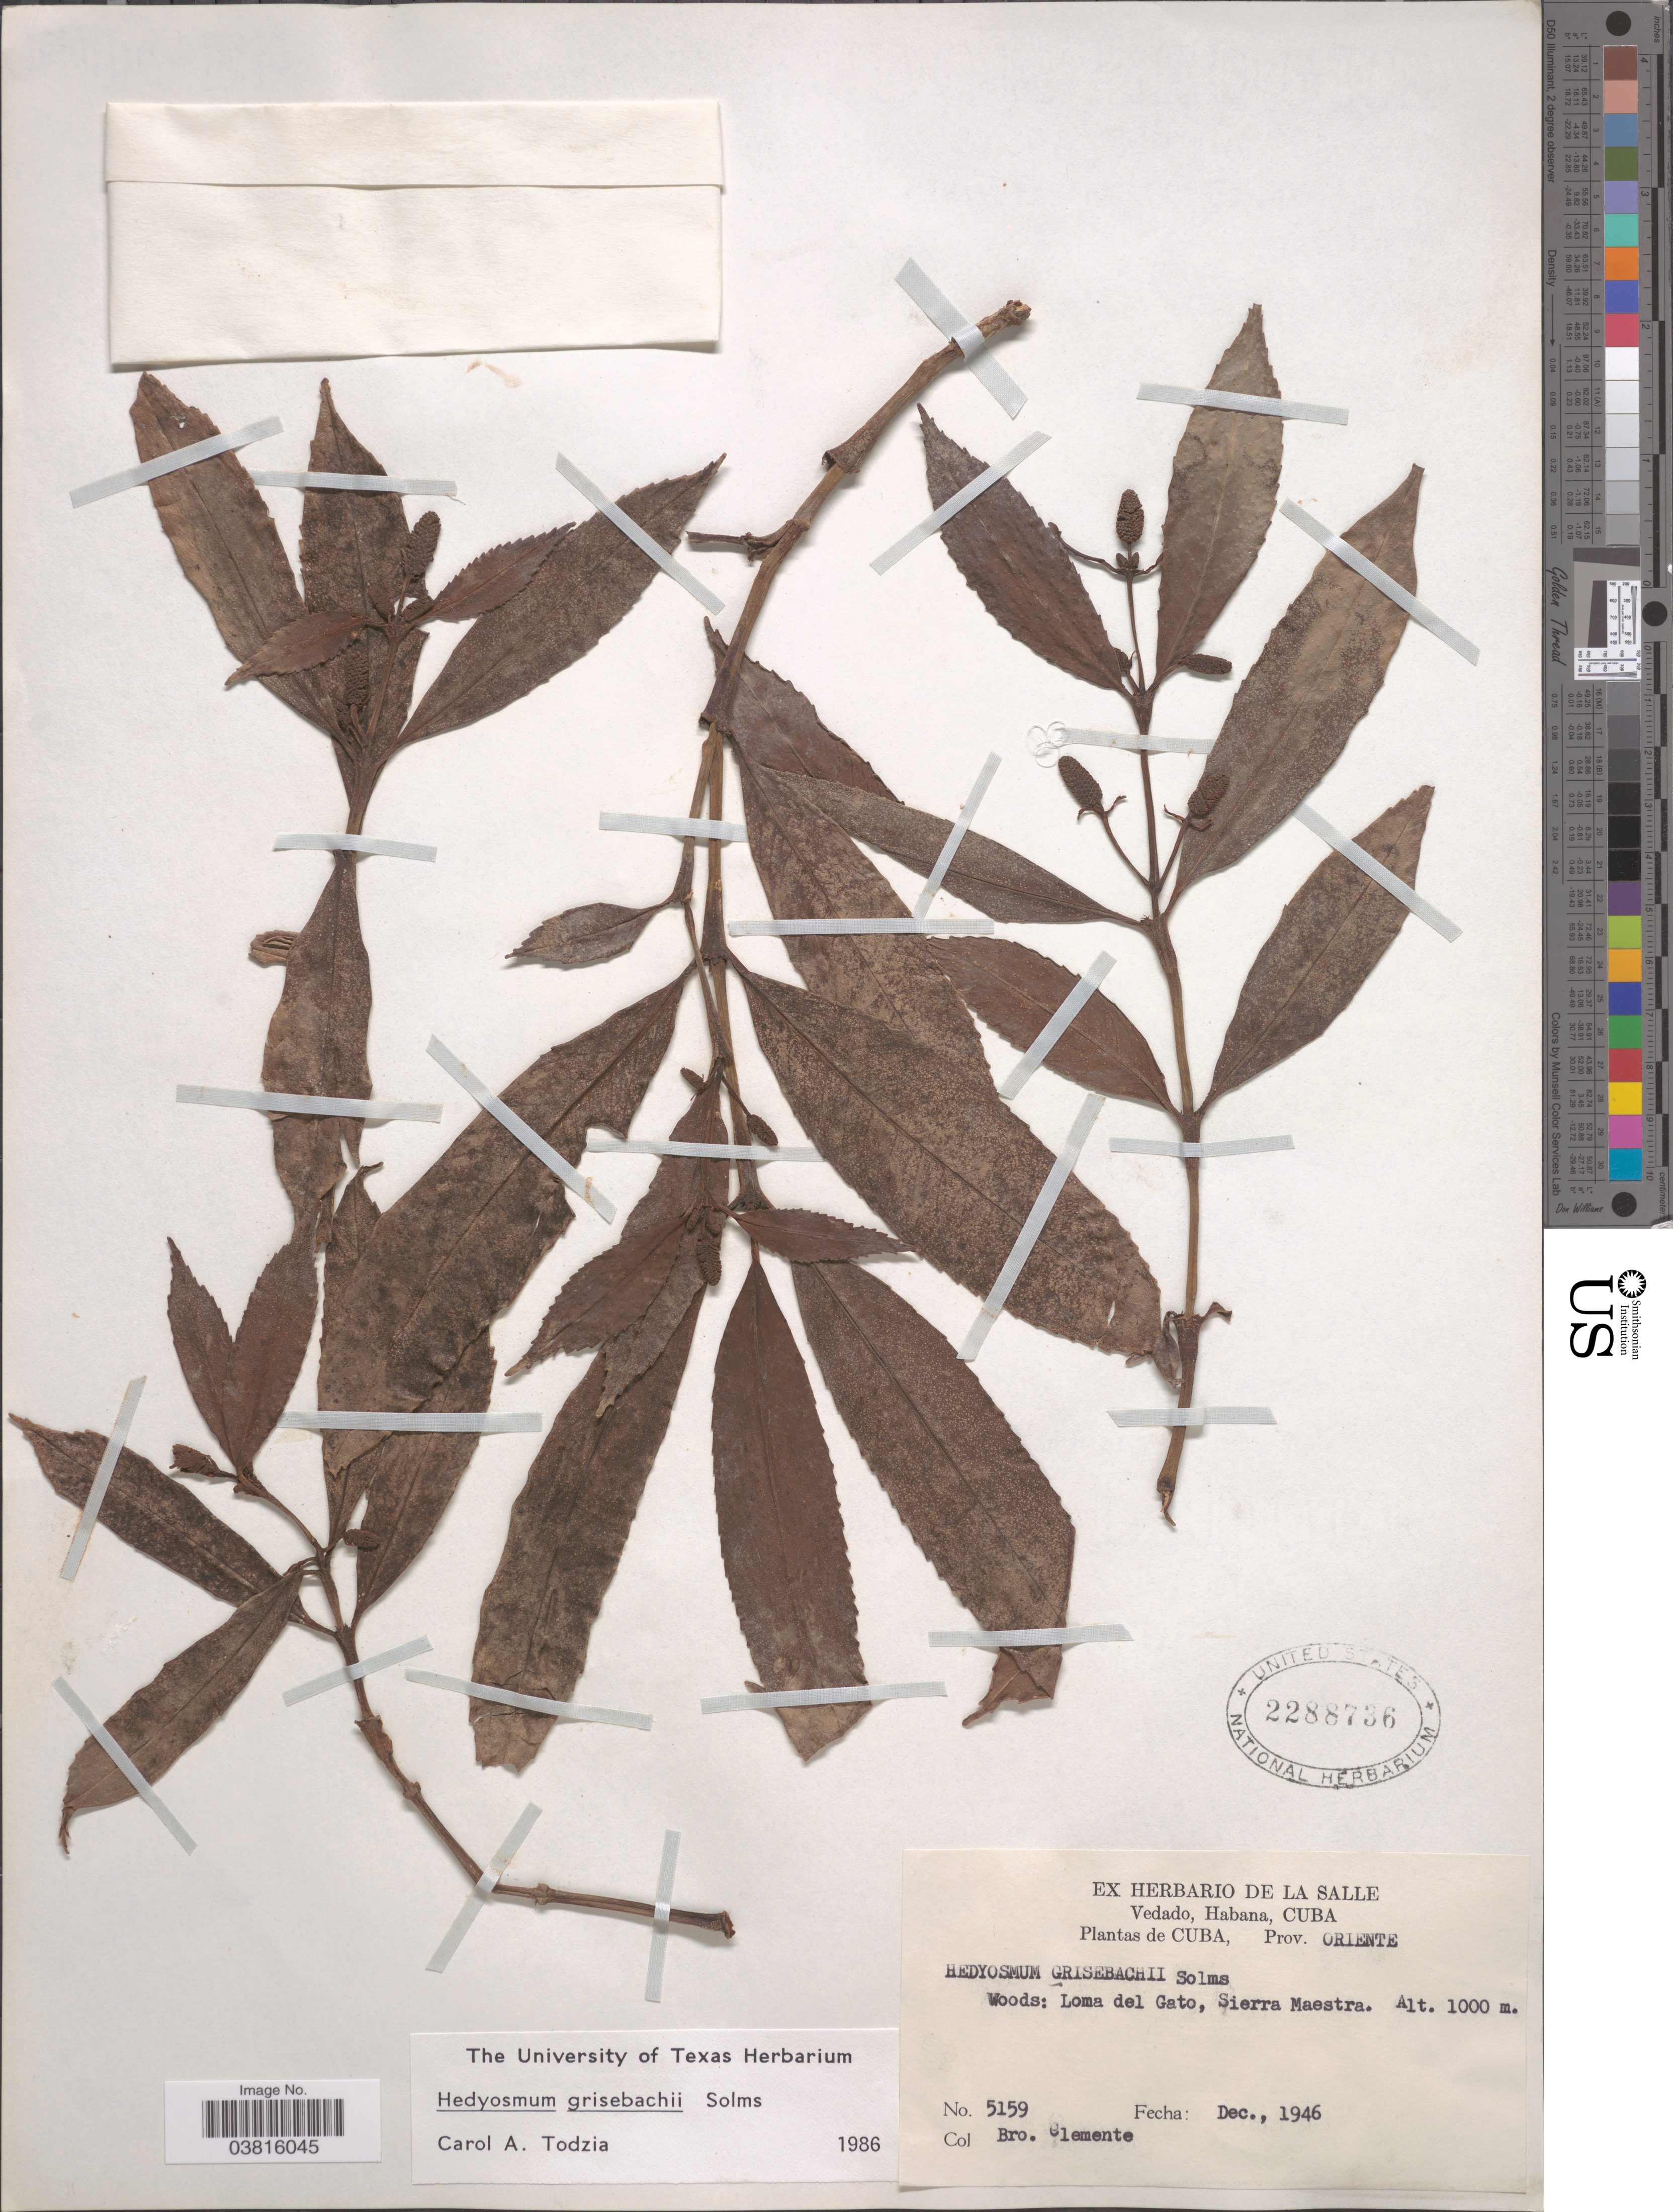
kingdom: Plantae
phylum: Tracheophyta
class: Magnoliopsida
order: Chloranthales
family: Chloranthaceae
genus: Hedyosmum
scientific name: Hedyosmum grisebachii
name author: Solms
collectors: Bro. Clemente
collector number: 5159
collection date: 1946-12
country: Cuba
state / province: Oriente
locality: Loma del Gato, Sierra Maestra.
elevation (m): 1000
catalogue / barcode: US 2288736